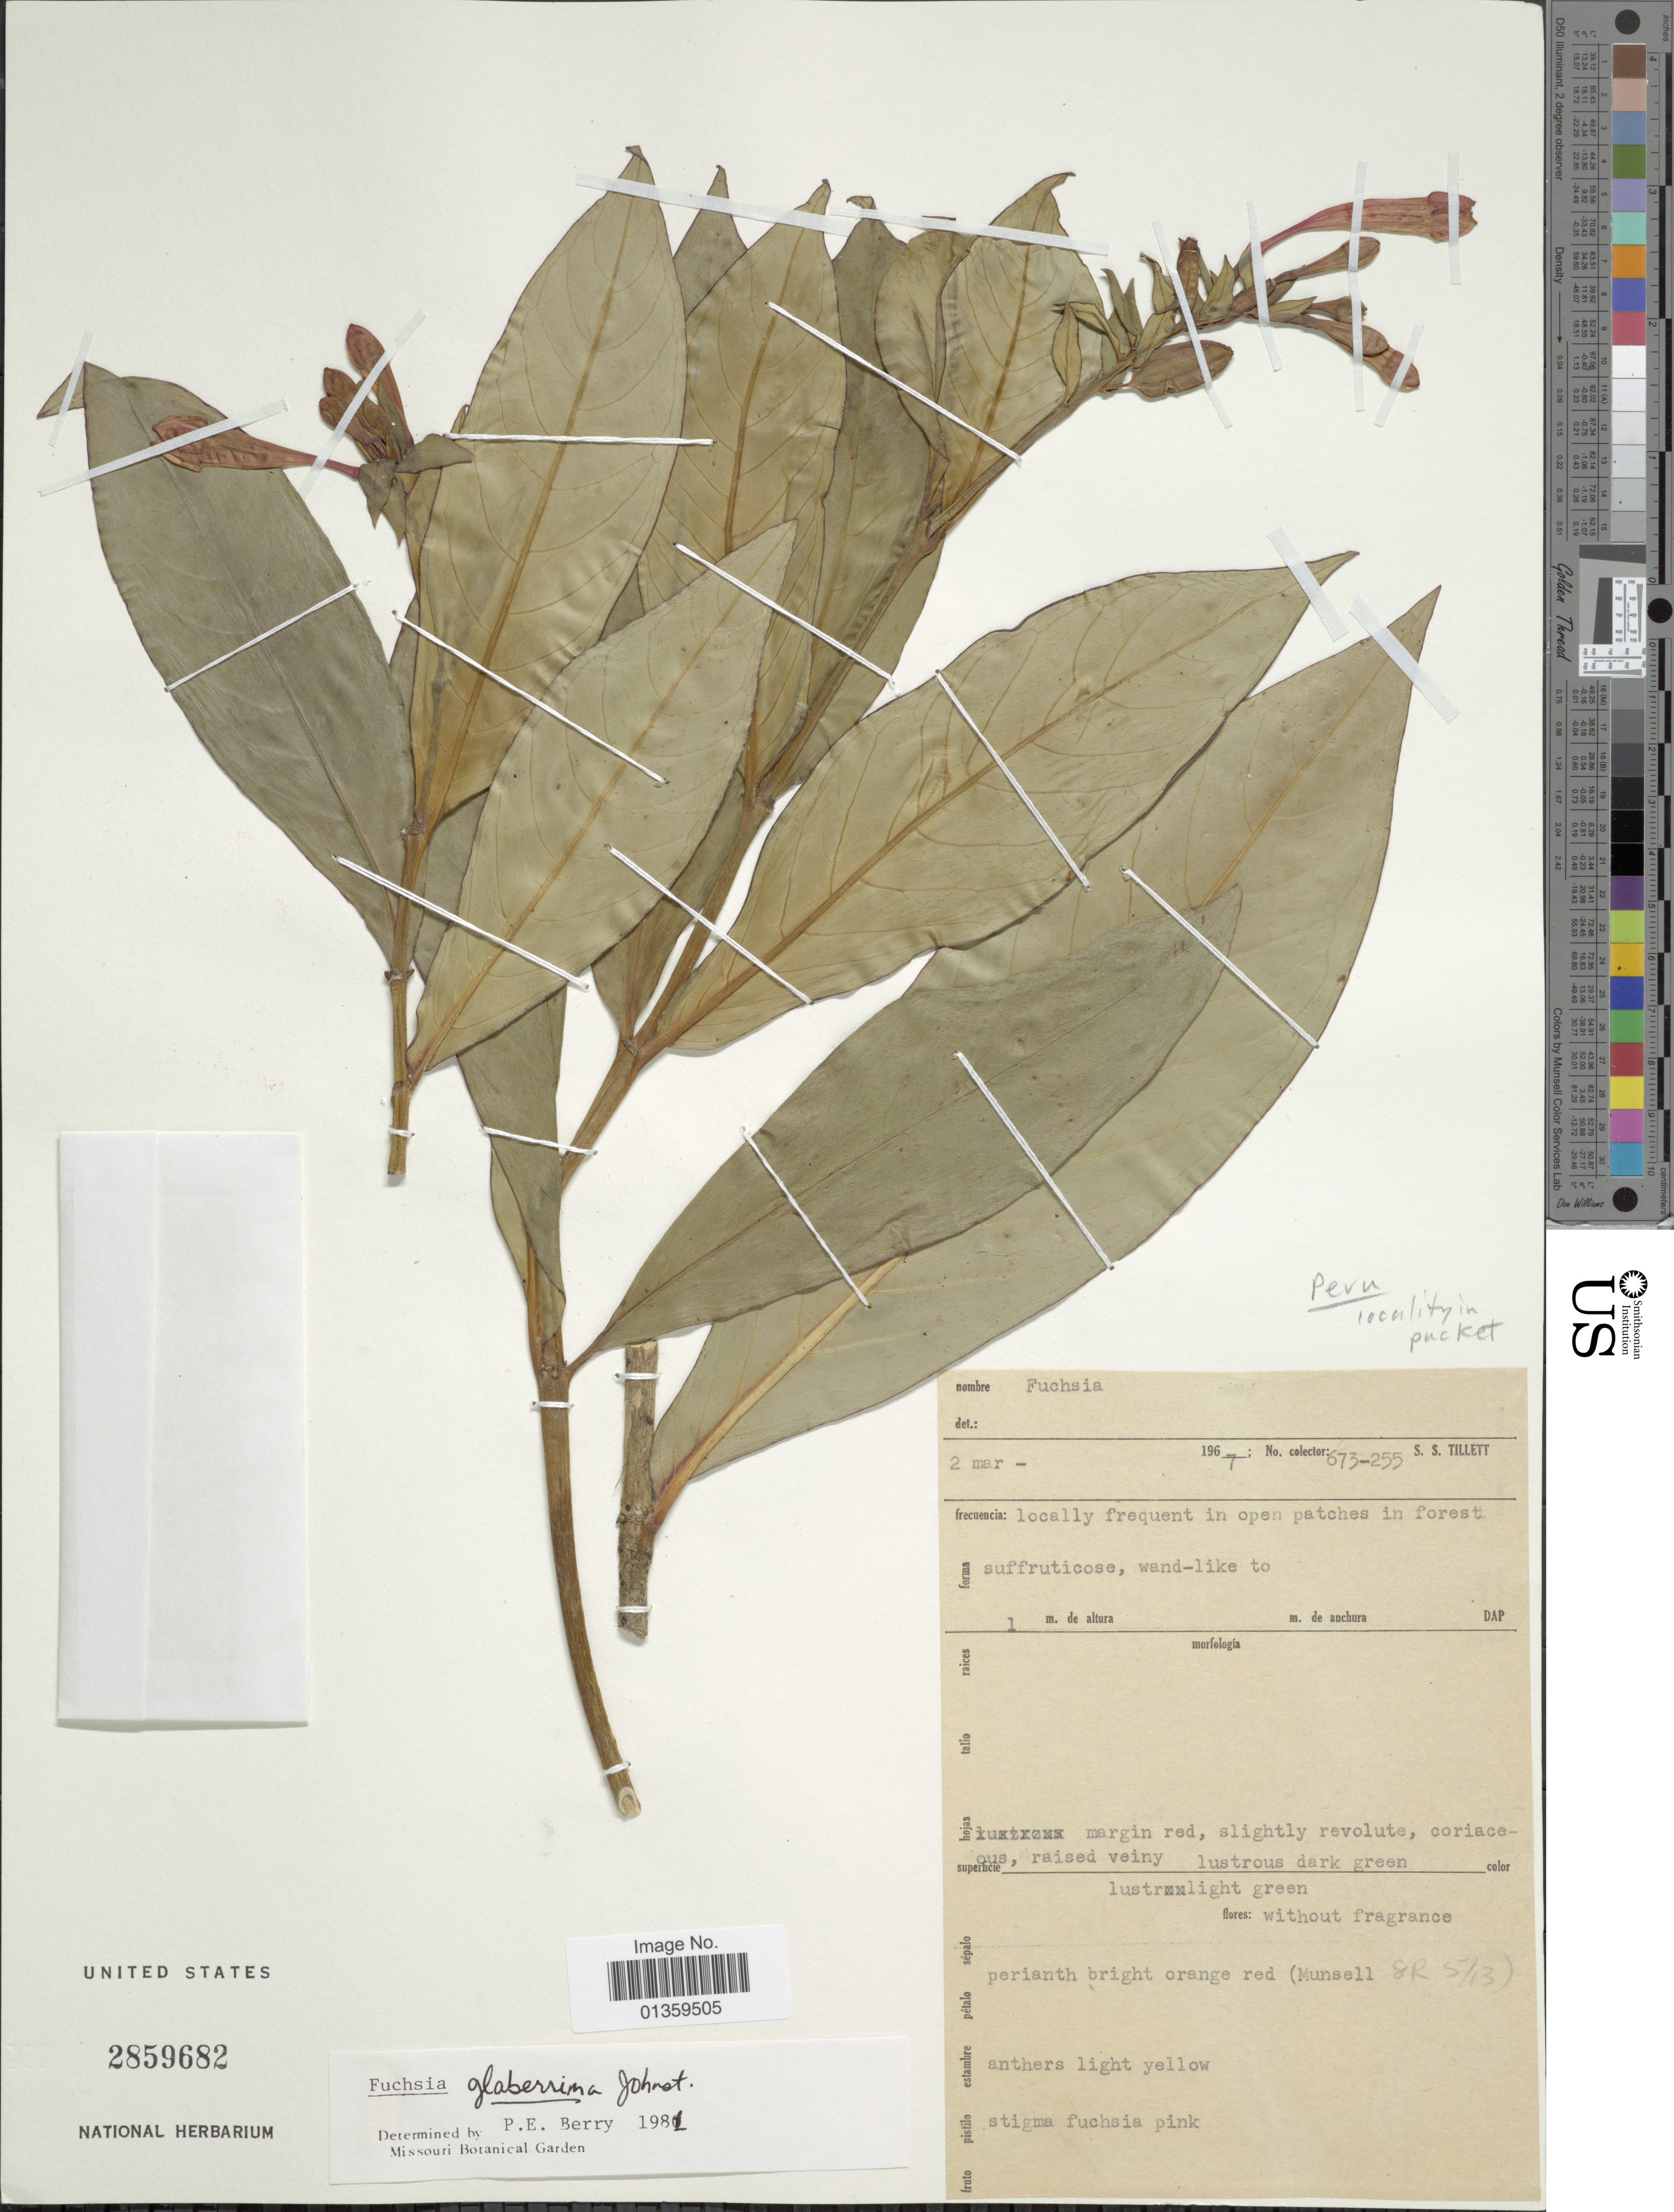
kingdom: Plantae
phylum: Tracheophyta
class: Magnoliopsida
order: Myrtales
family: Onagraceae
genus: Fuchsia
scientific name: Fuchsia glaberrima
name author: I.M. Johnst.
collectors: S. S. Tillett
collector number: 673-255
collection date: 1967-03-02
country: Peru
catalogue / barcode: US 2859682